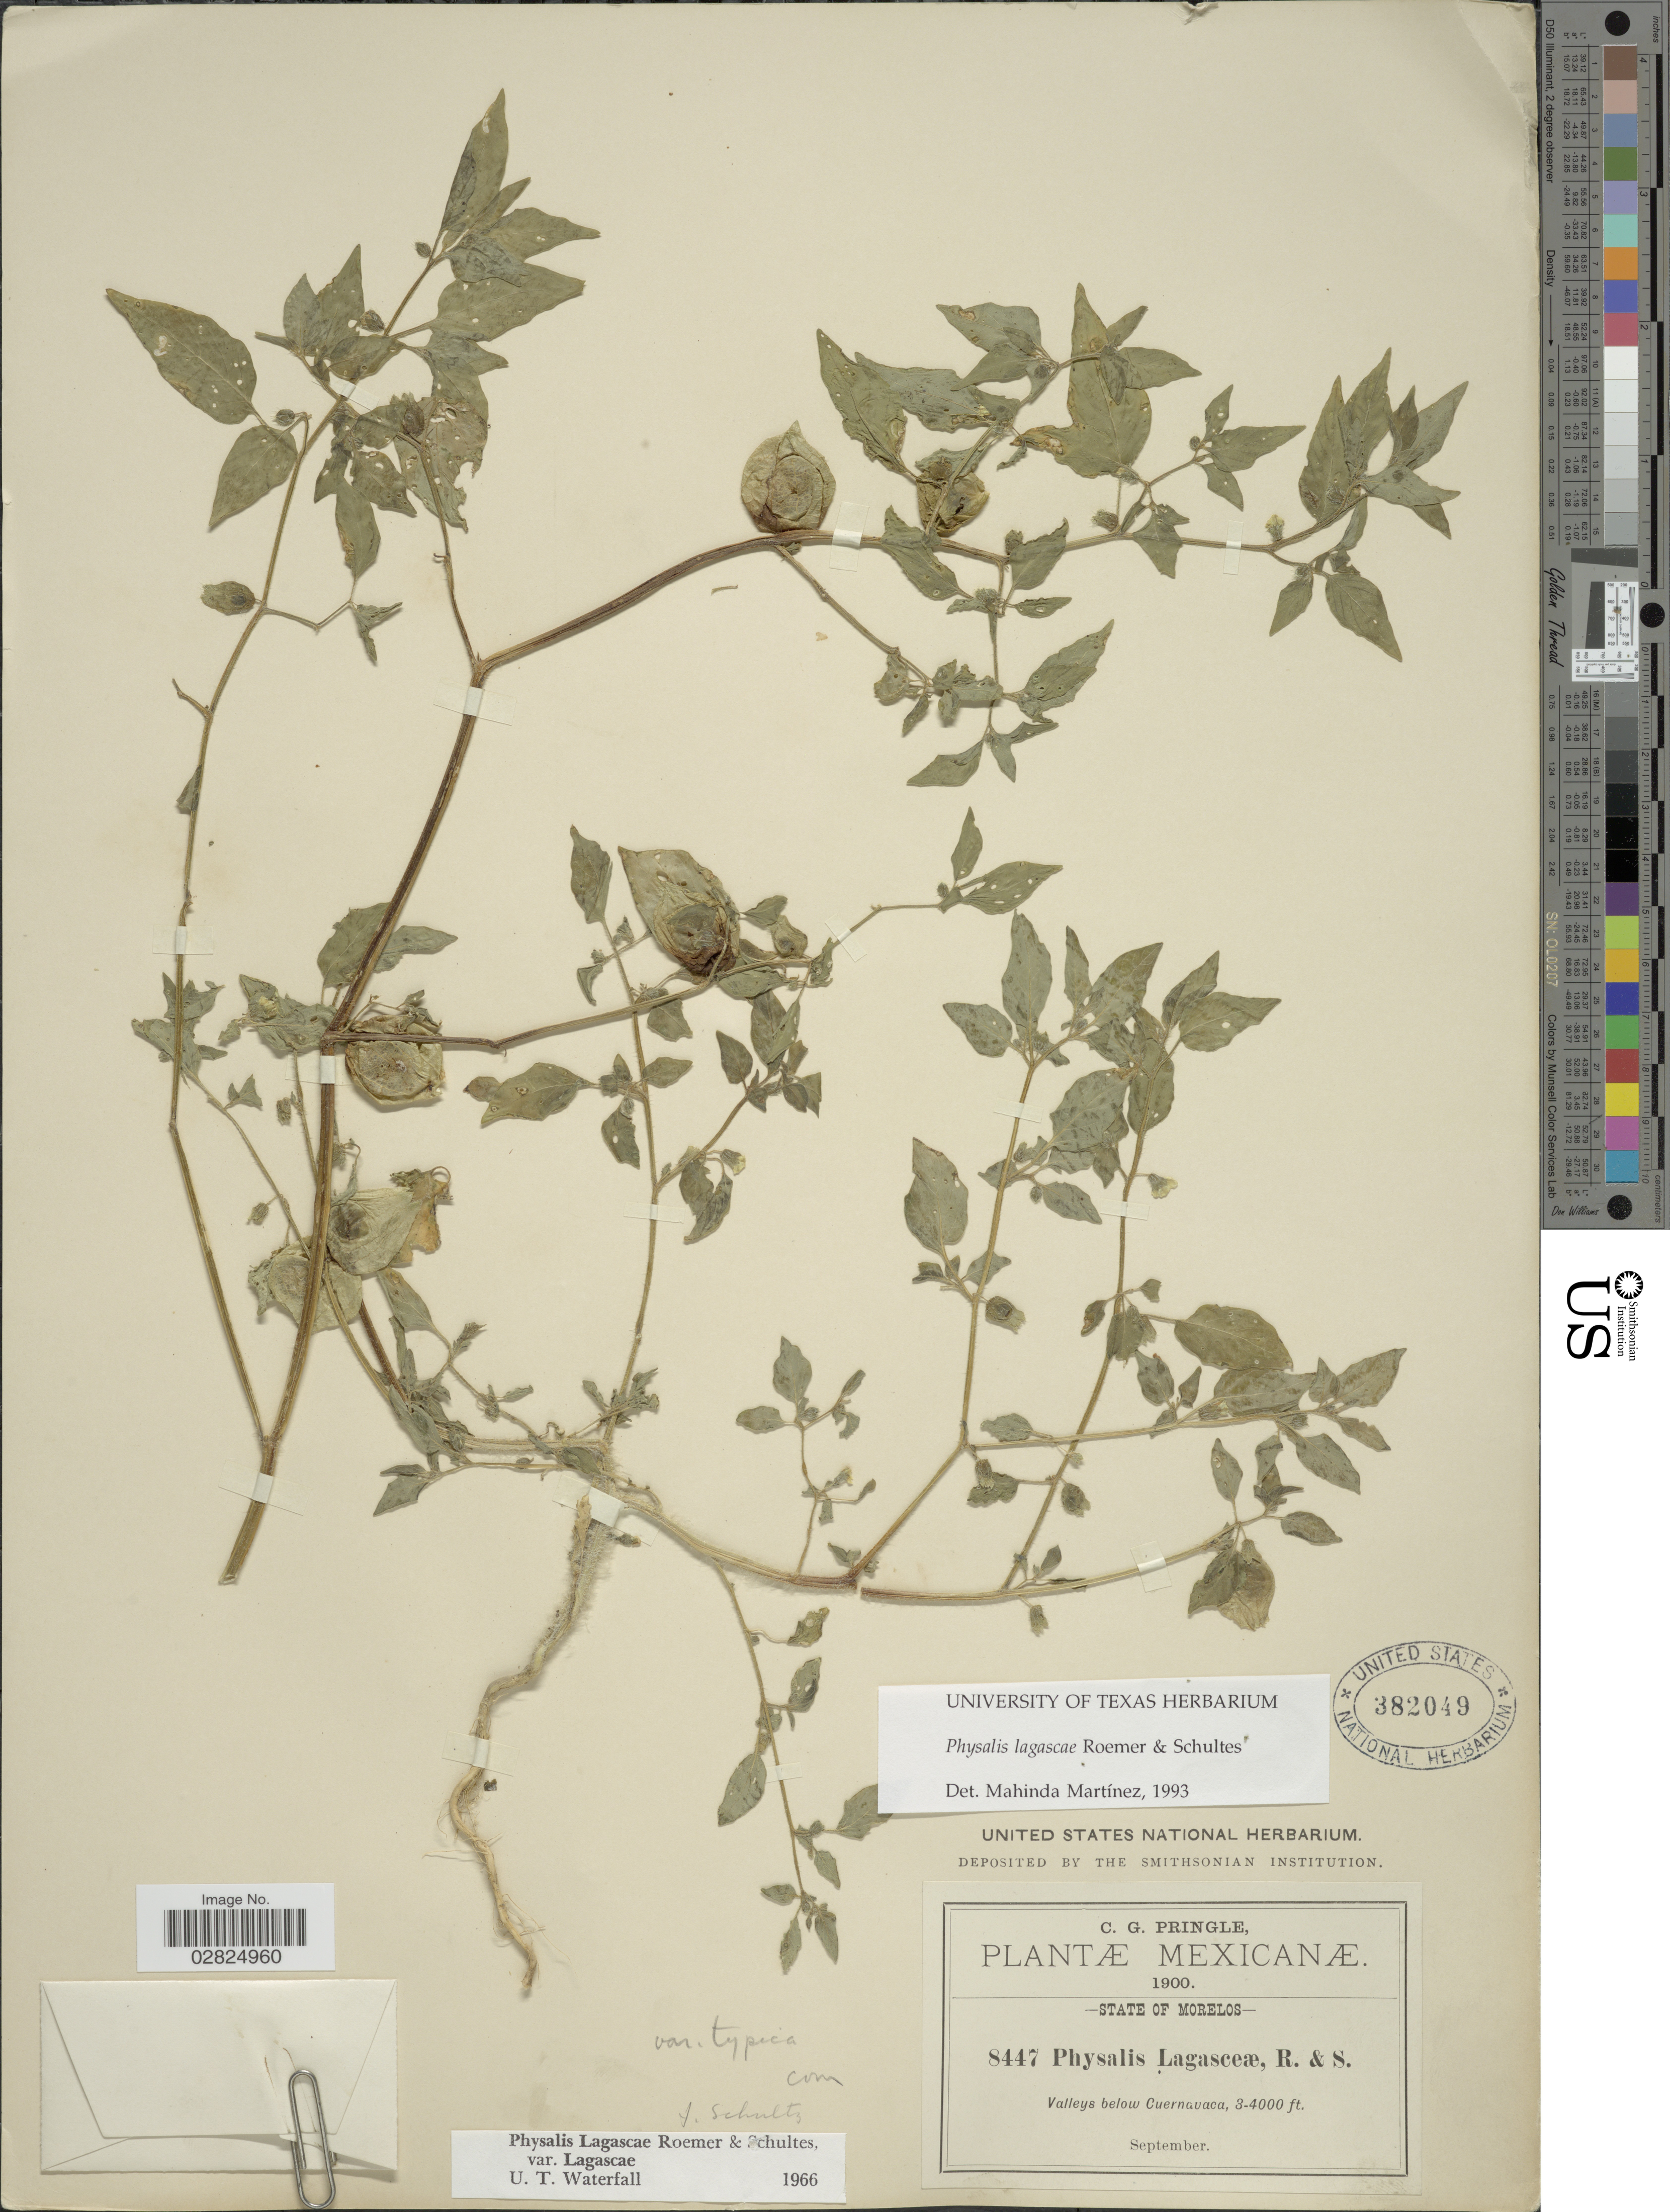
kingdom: Plantae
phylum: Tracheophyta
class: Magnoliopsida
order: Solanales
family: Solanaceae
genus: Physalis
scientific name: Physalis lagascae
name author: Roem. & Schult.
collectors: C. G. Pringle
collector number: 8447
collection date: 1900-09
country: Mexico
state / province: Morelos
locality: Valleys below Cuernavaca.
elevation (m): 914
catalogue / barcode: US 382049